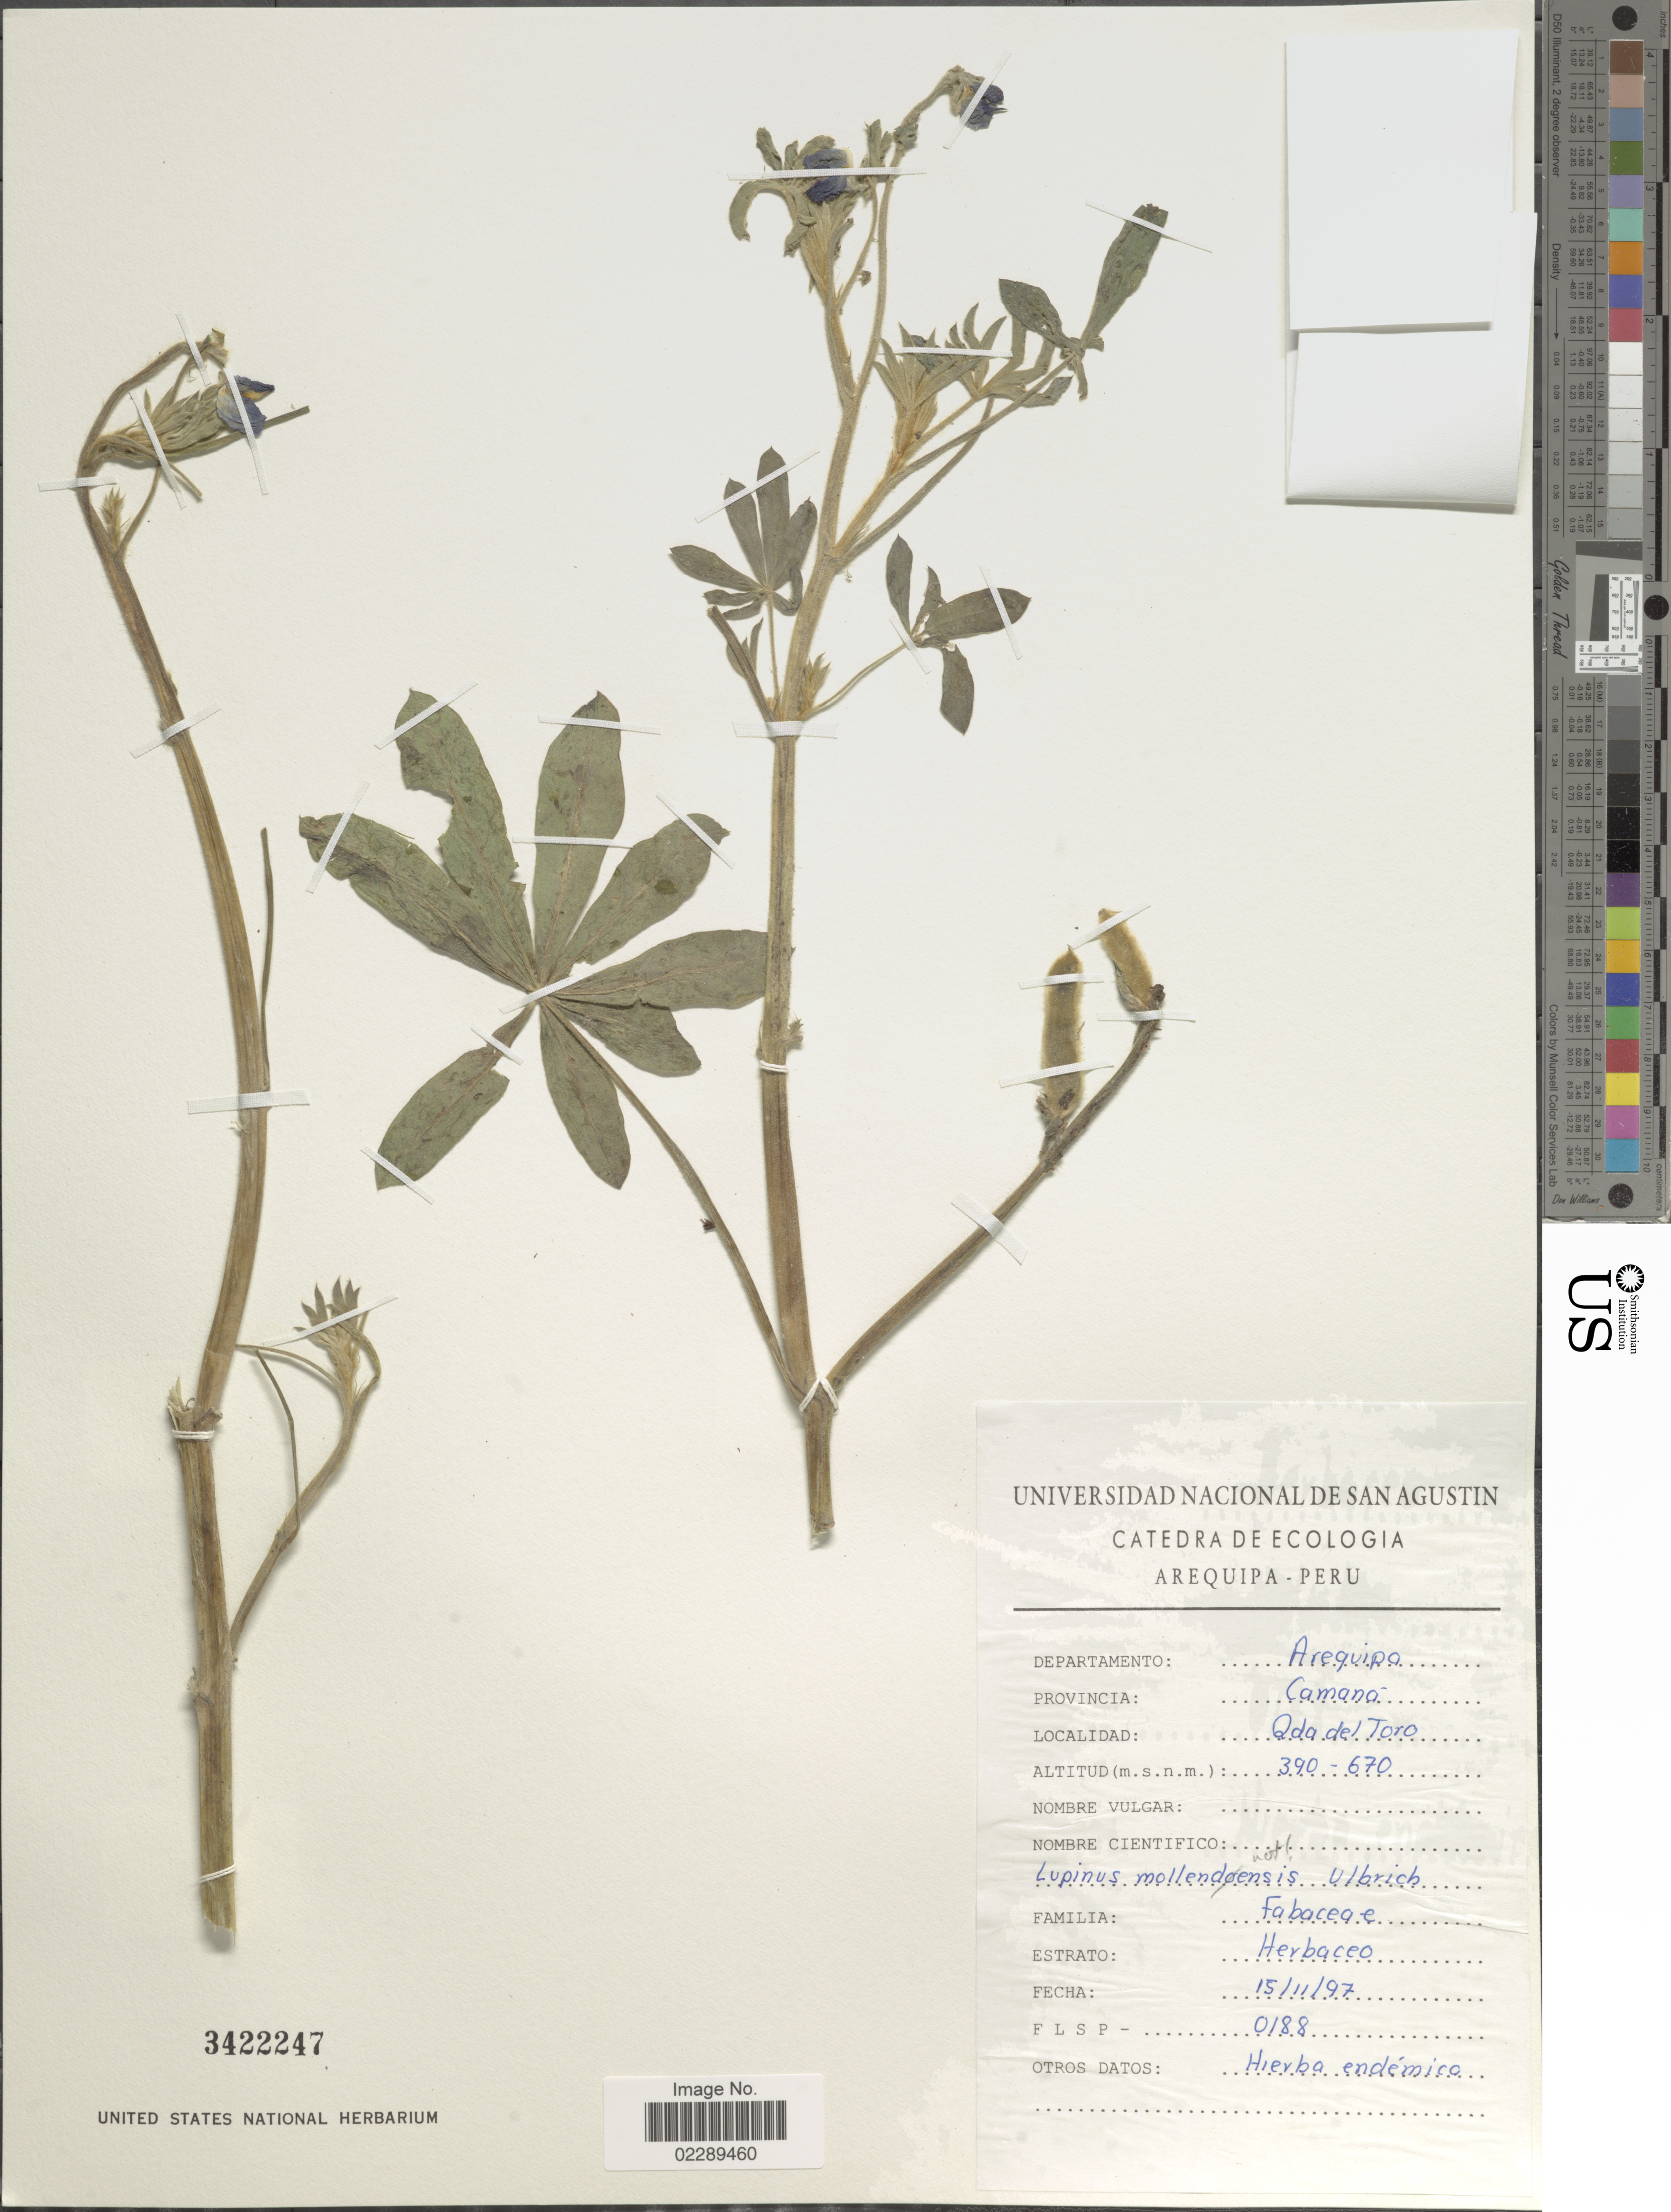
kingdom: Plantae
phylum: Tracheophyta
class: Magnoliopsida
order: Fabales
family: Fabaceae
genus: Lupinus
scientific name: Lupinus sp.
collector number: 0188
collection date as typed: Transcribed d/m/y: 15/11/97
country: Peru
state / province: Arequipa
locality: Departamento Arequipa. Provincia: Camaná. Qda del Toro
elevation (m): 390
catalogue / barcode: US 3422247